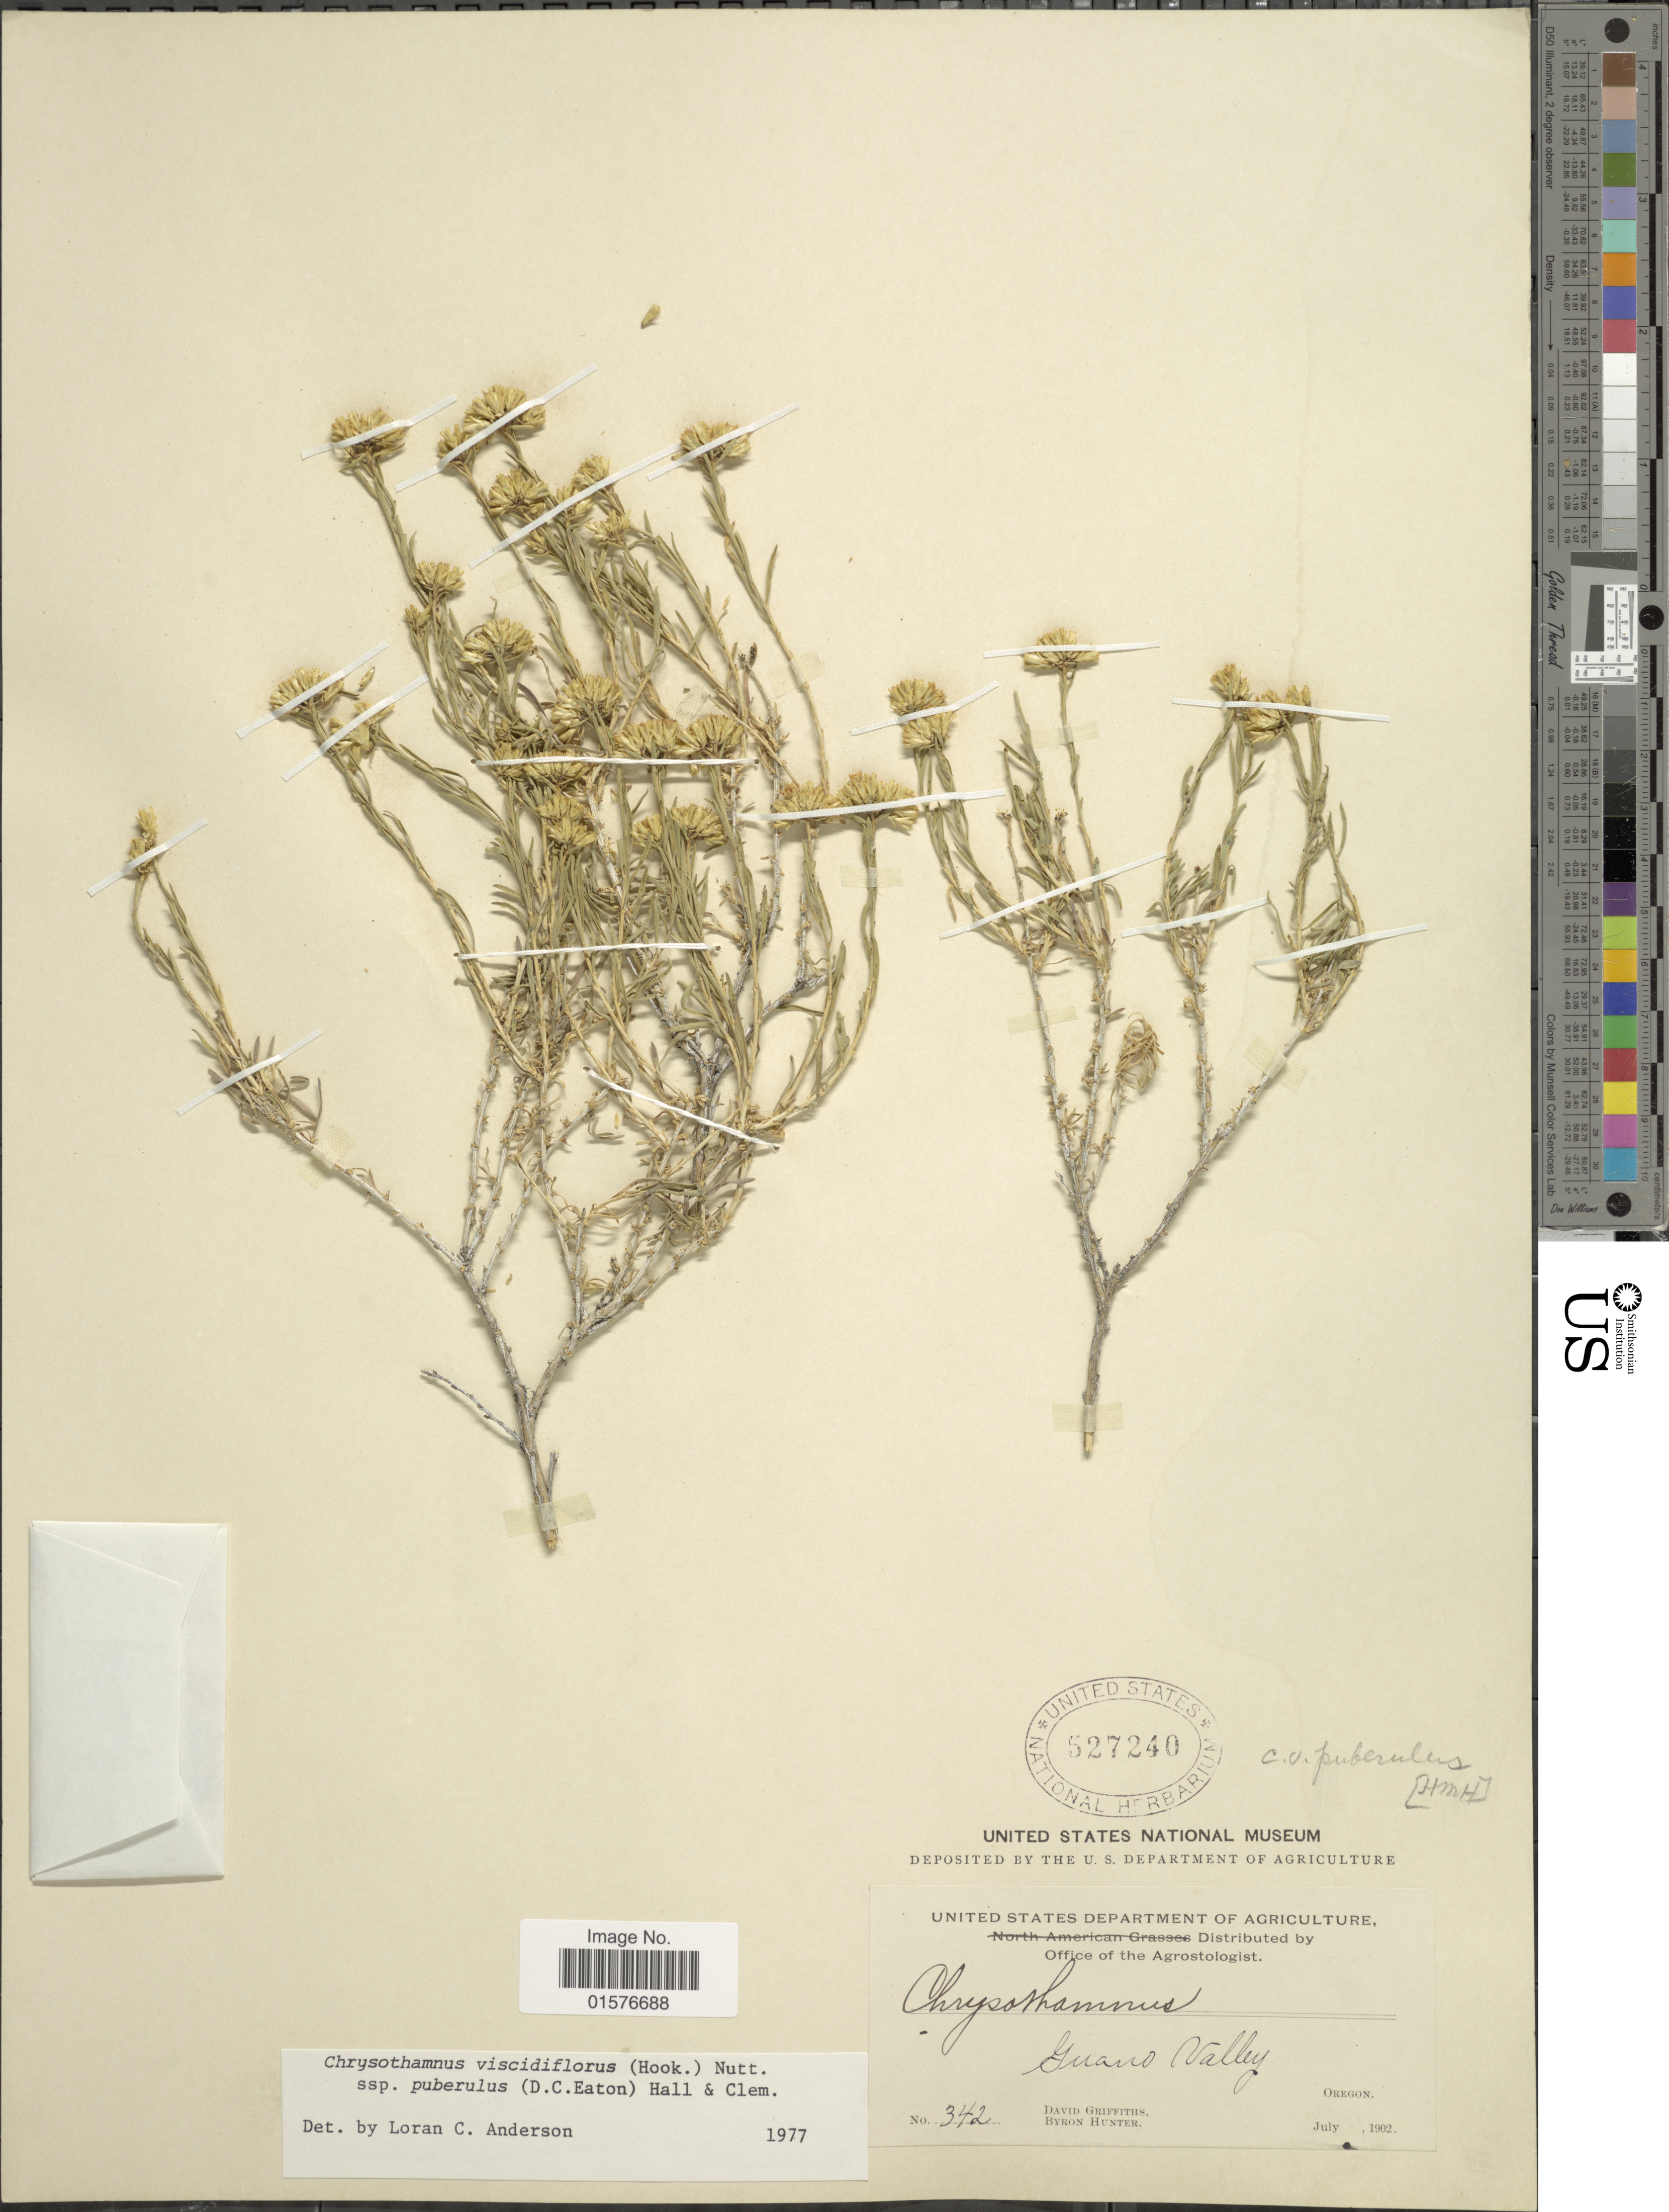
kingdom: Plantae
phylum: Tracheophyta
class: Magnoliopsida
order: Asterales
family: Asteraceae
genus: Chrysothamnus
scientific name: Chrysothamnus viscidiflorus subsp. puberulus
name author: (D.C. Eaton) H.M. Hall & Clem.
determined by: Urbatsch, Lowell E., Curator (LSU), Louisiana State University (UNITED STATES)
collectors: D. Griffiths & B. Hunter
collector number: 342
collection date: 1902-07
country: United States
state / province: Oregon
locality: Guano Valley.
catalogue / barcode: US 527240